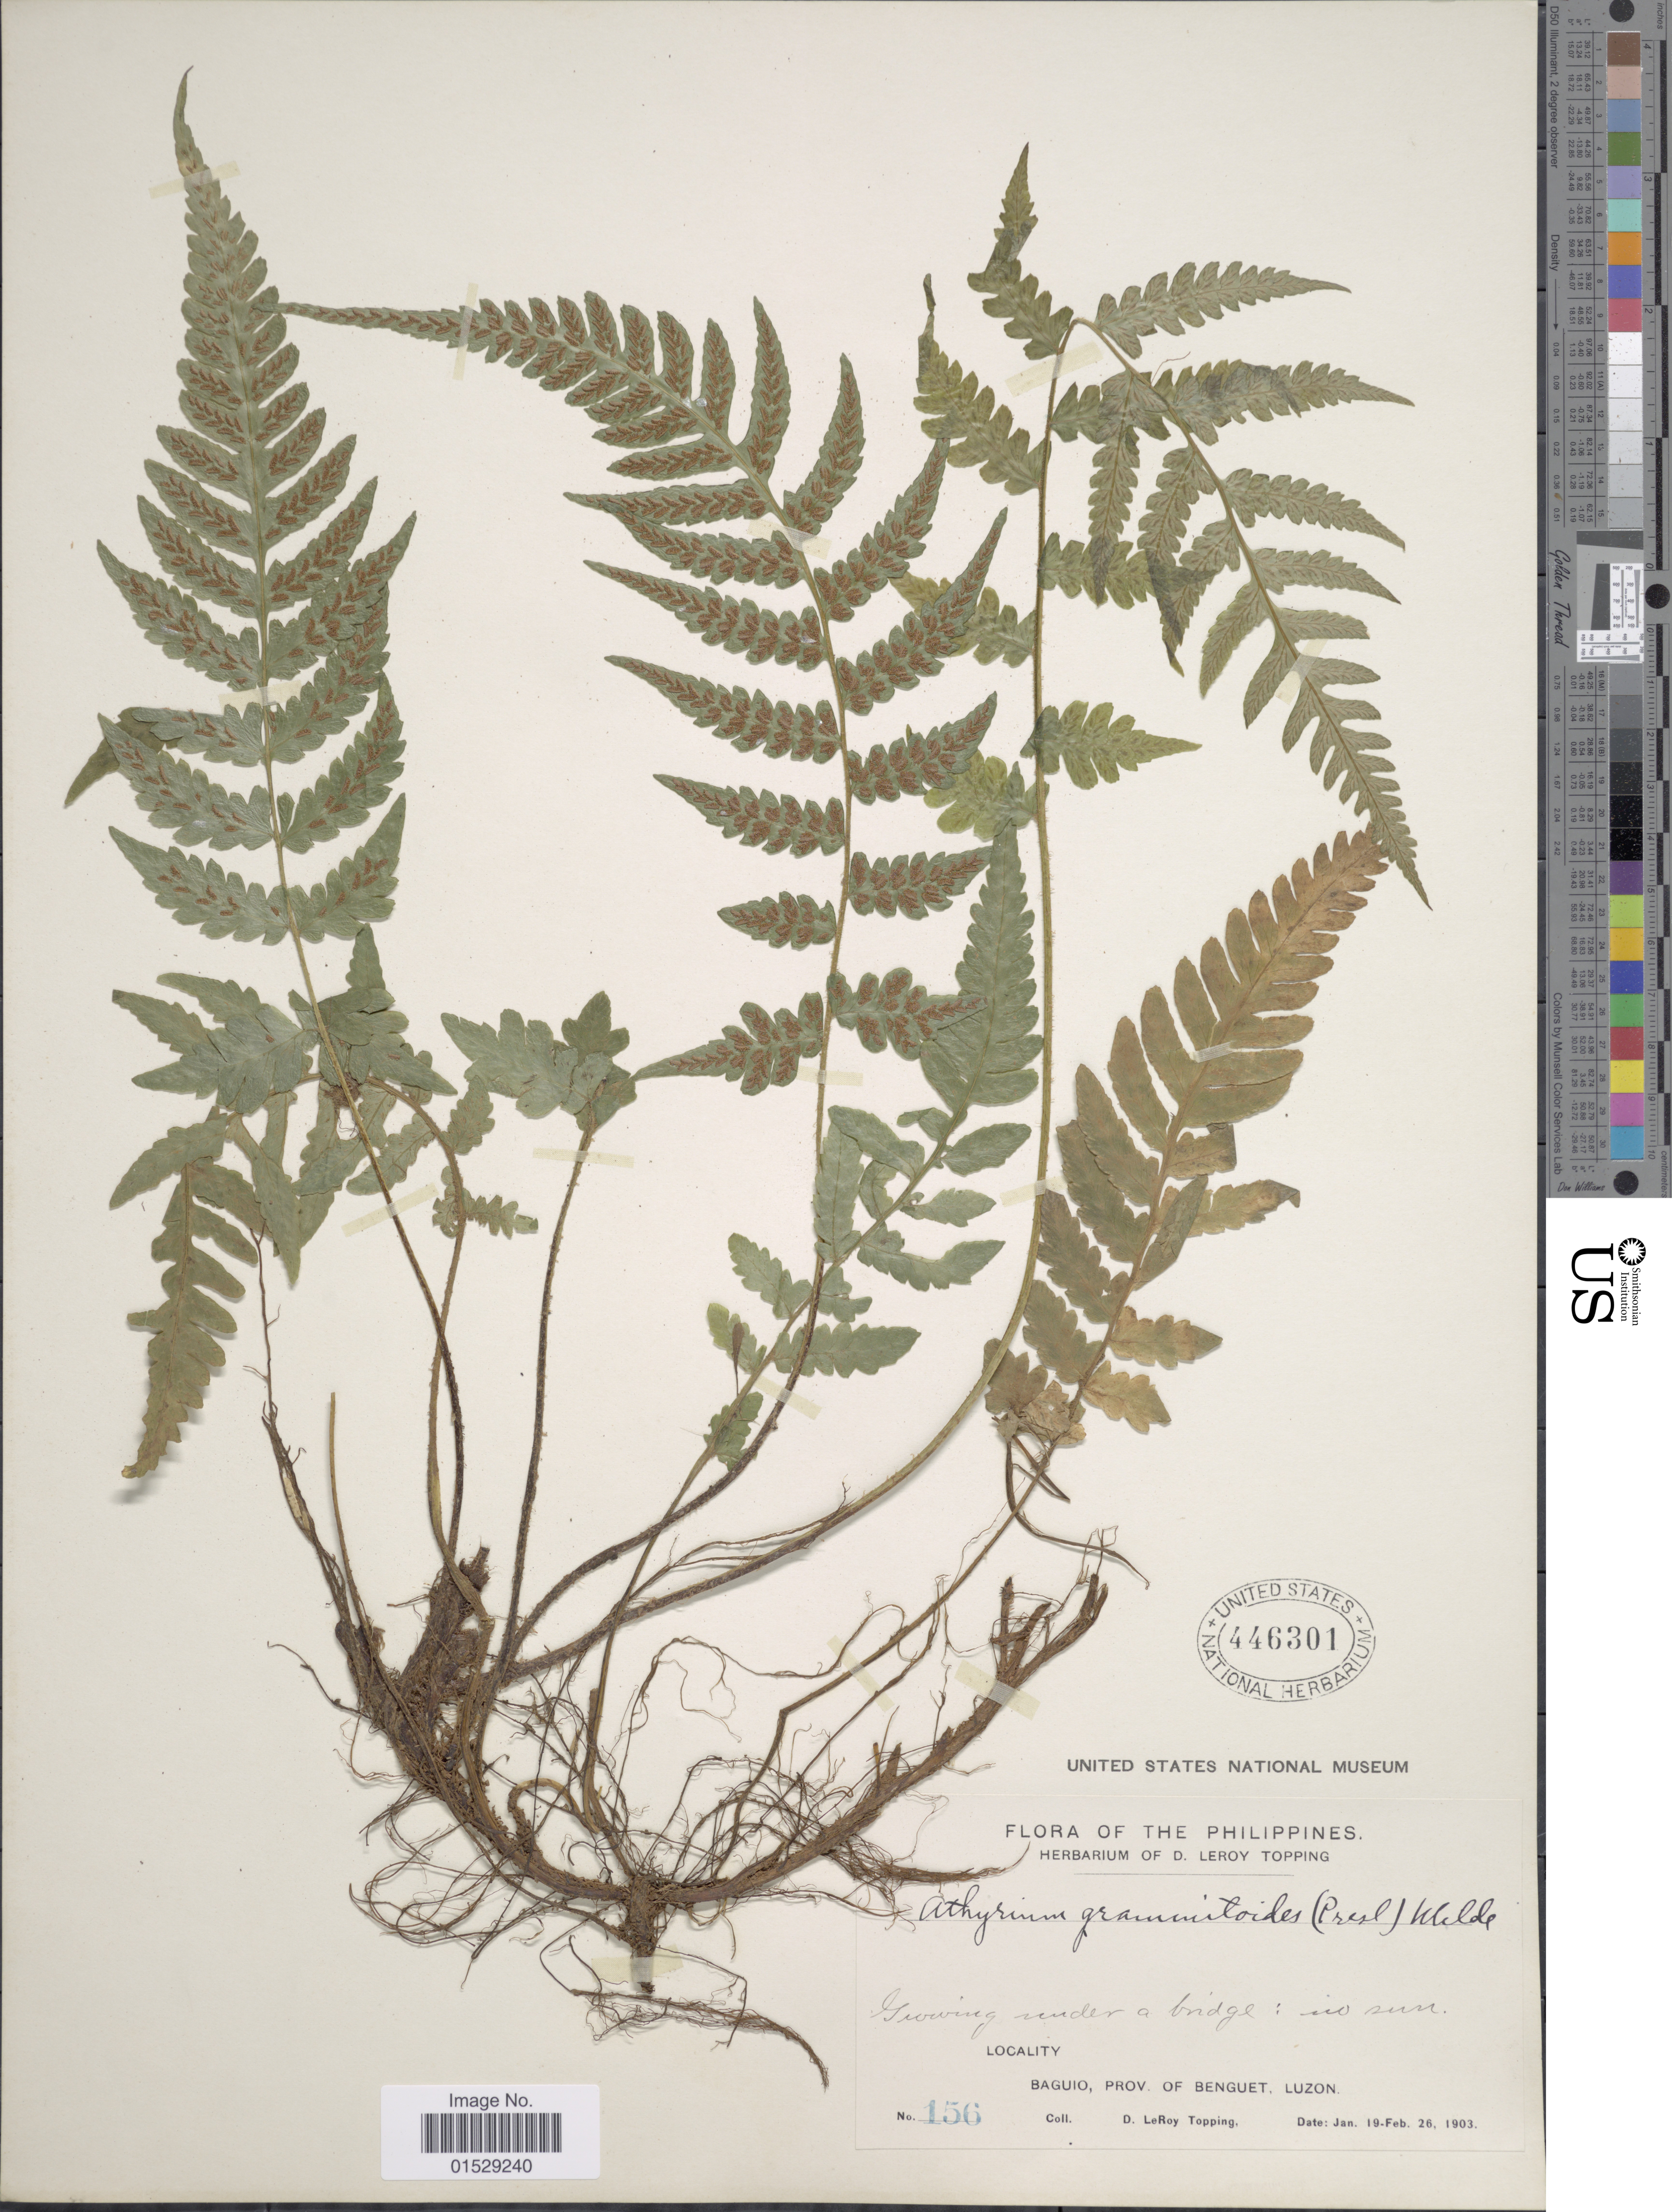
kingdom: Plantae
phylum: Tracheophyta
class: Polypodiopsida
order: Polypodiales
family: Athyriaceae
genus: Deparia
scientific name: Deparia petersenii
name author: (Kunze) M. Kato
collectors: D. L. Topping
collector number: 156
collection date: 1903-01-19/1903-02-26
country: Philippines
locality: Baguio, Prov. of Benguet, Luzon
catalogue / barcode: US 446301